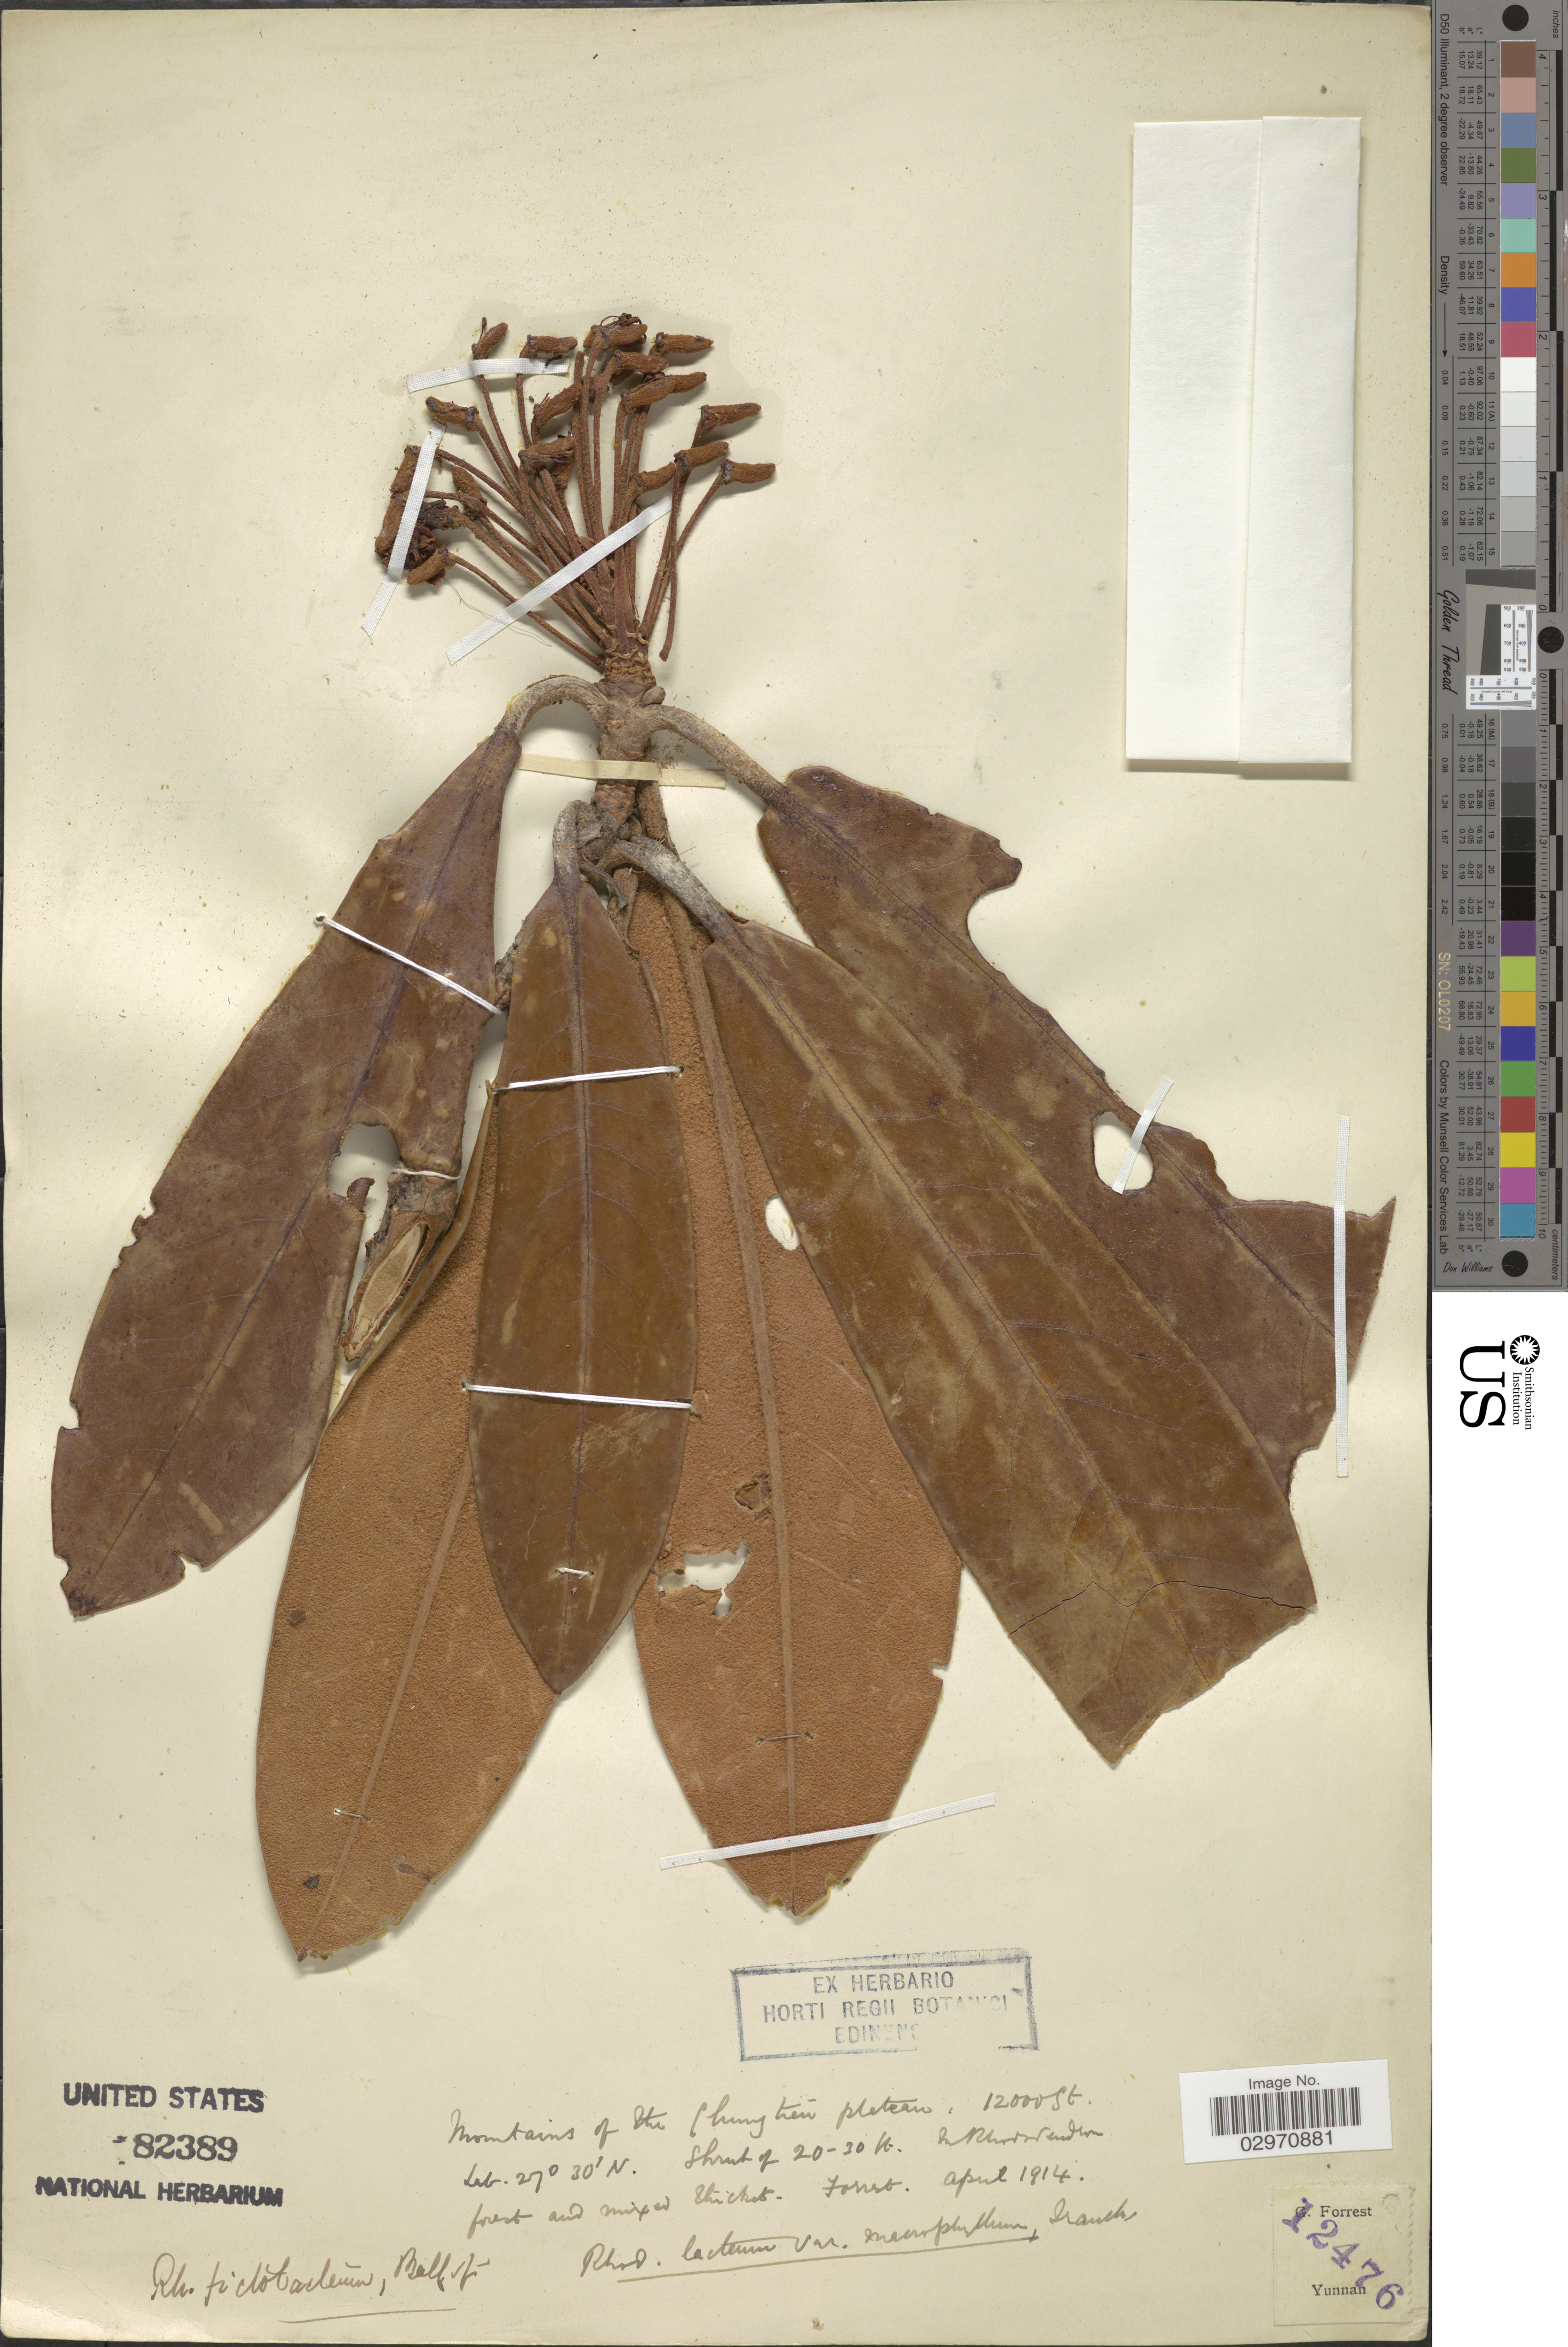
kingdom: Plantae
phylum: Tracheophyta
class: Magnoliopsida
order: Ericales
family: Ericaceae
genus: Rhododendron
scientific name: Rhododendron fictolacteum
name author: Balf. f.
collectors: G. Forrest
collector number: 12476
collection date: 1914-04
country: China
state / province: Yunnan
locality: Mountains of the Chungtien plateau.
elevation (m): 3658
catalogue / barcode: US 82389